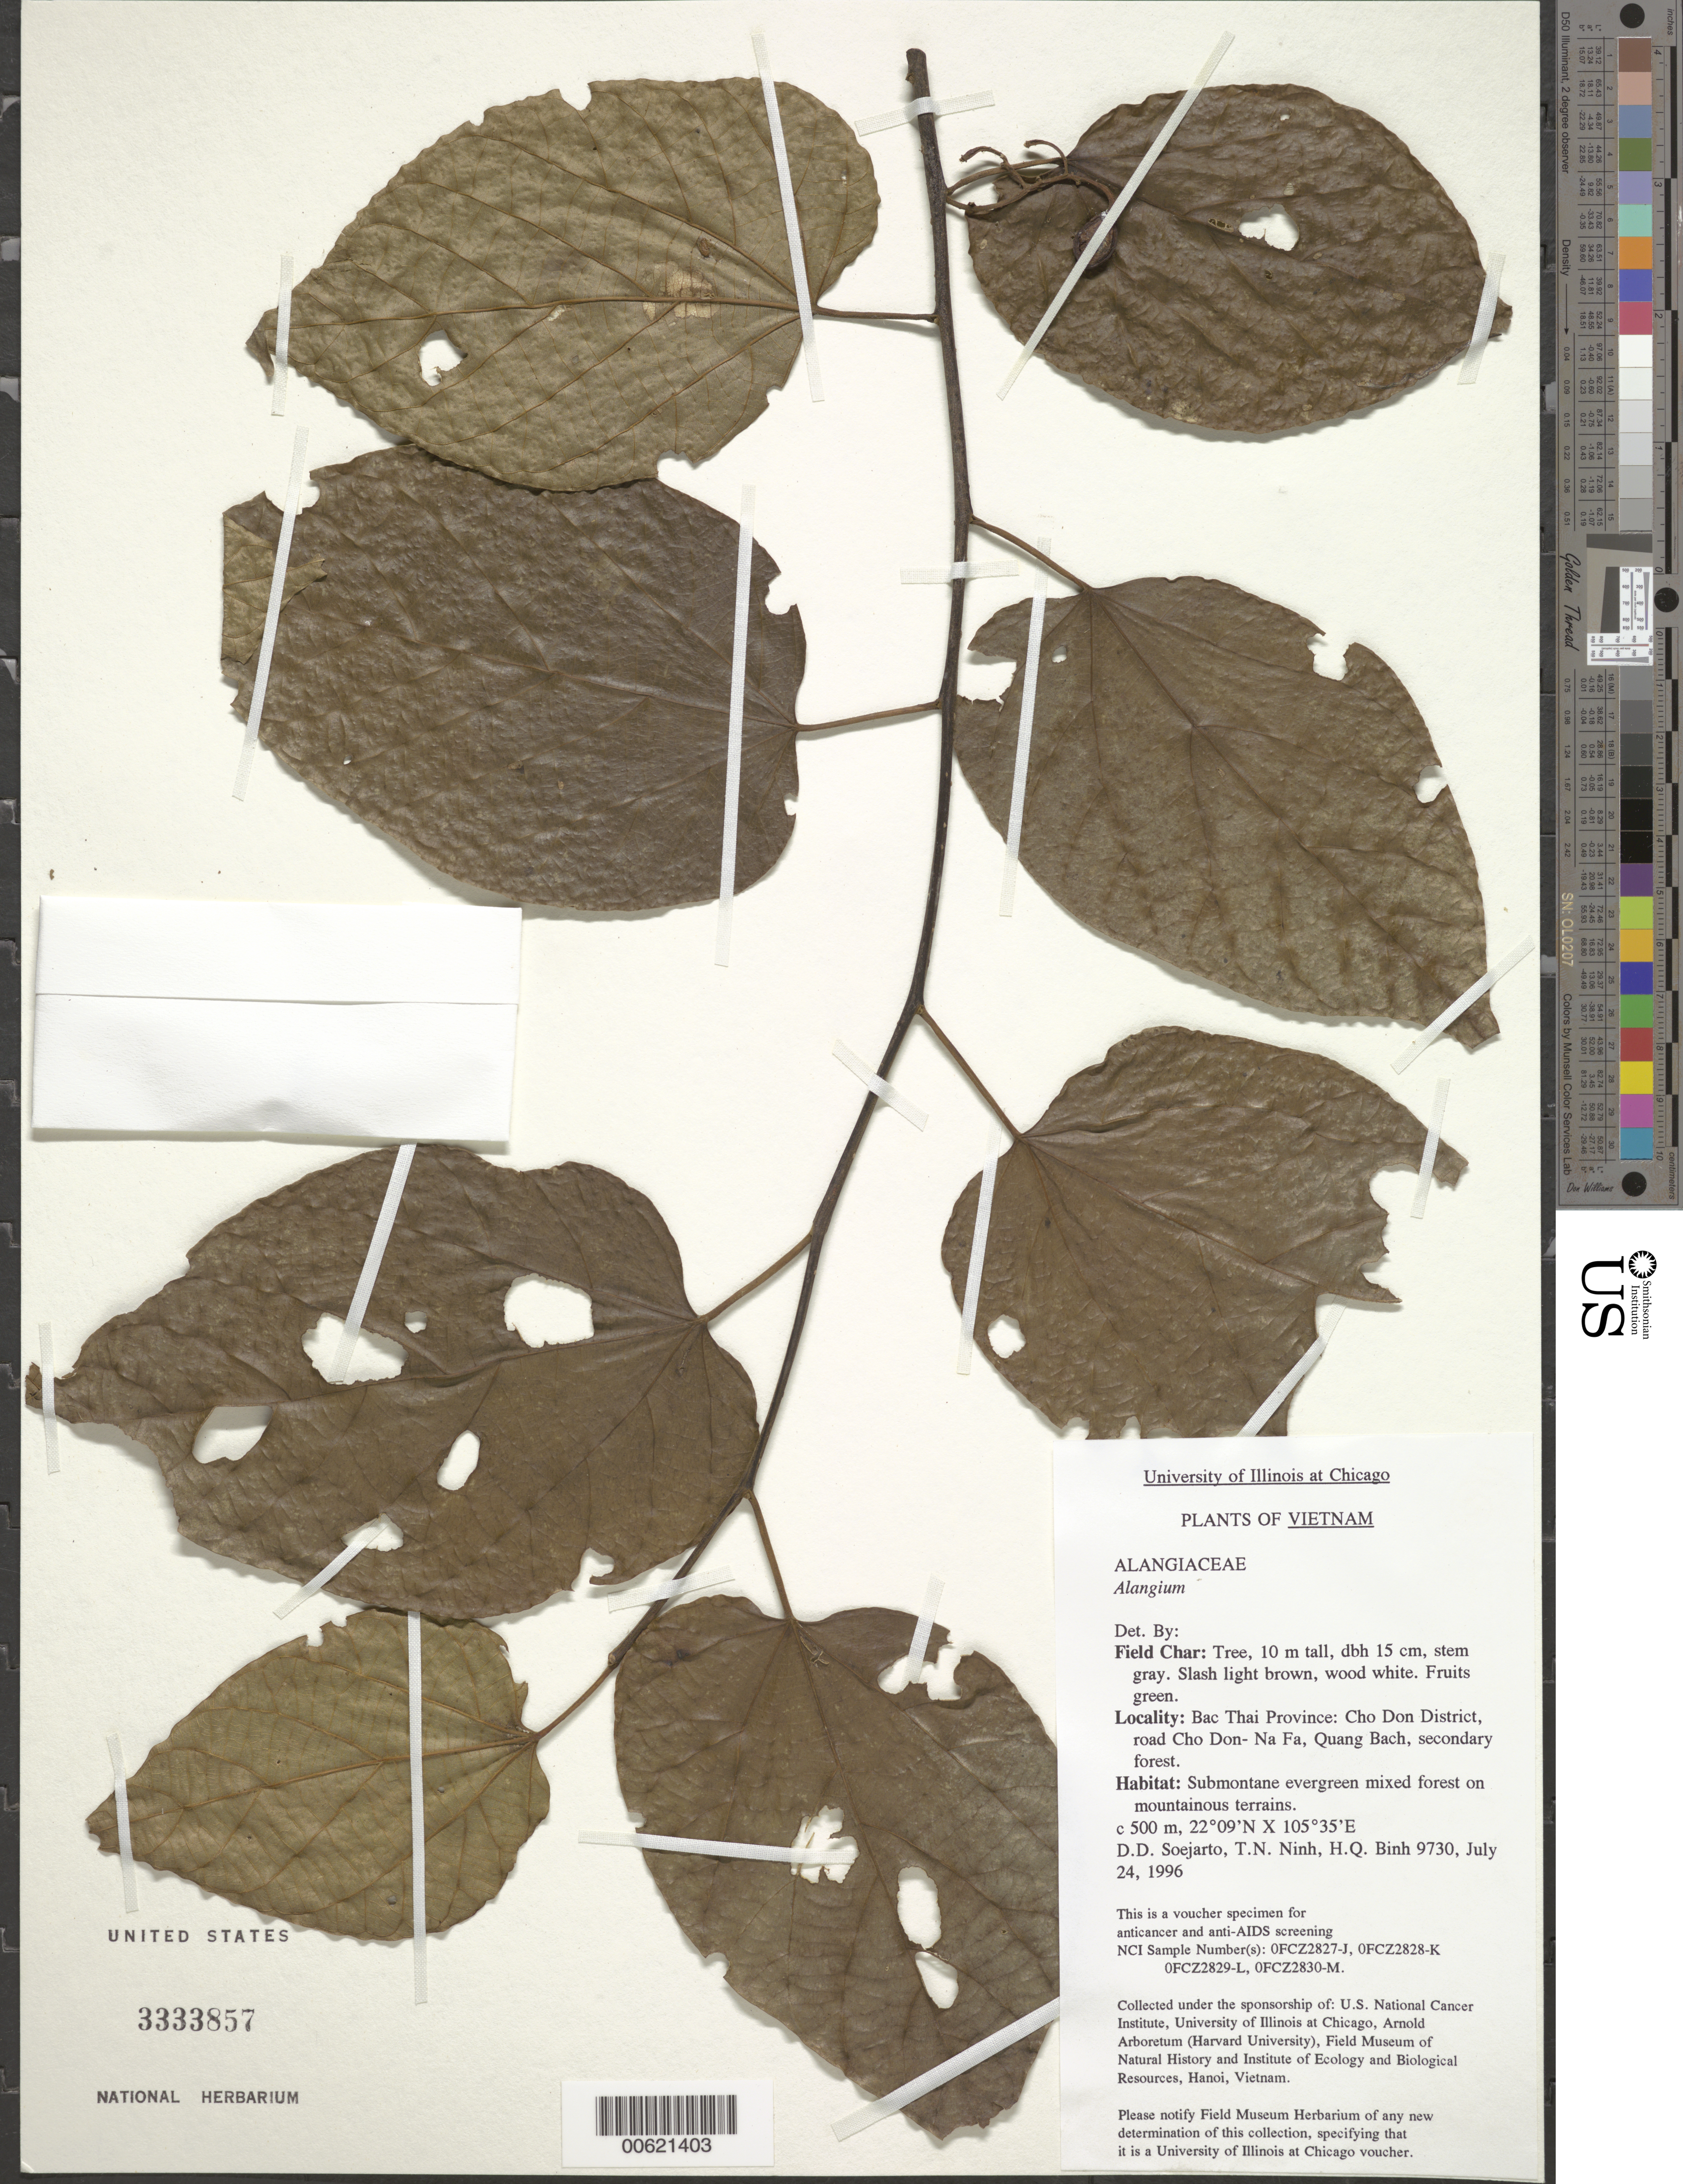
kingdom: Plantae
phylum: Tracheophyta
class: Magnoliopsida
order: Cornales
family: Cornaceae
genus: Alangium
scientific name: Alangium sp.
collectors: T. N. Ninh & H. Q. Binh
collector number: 9730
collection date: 1996-07-24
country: Vietnam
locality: Bac Thai Province: Cho Don District, road Cho Don- Na Fa, Quang Bach.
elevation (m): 500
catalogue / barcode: US 3333857